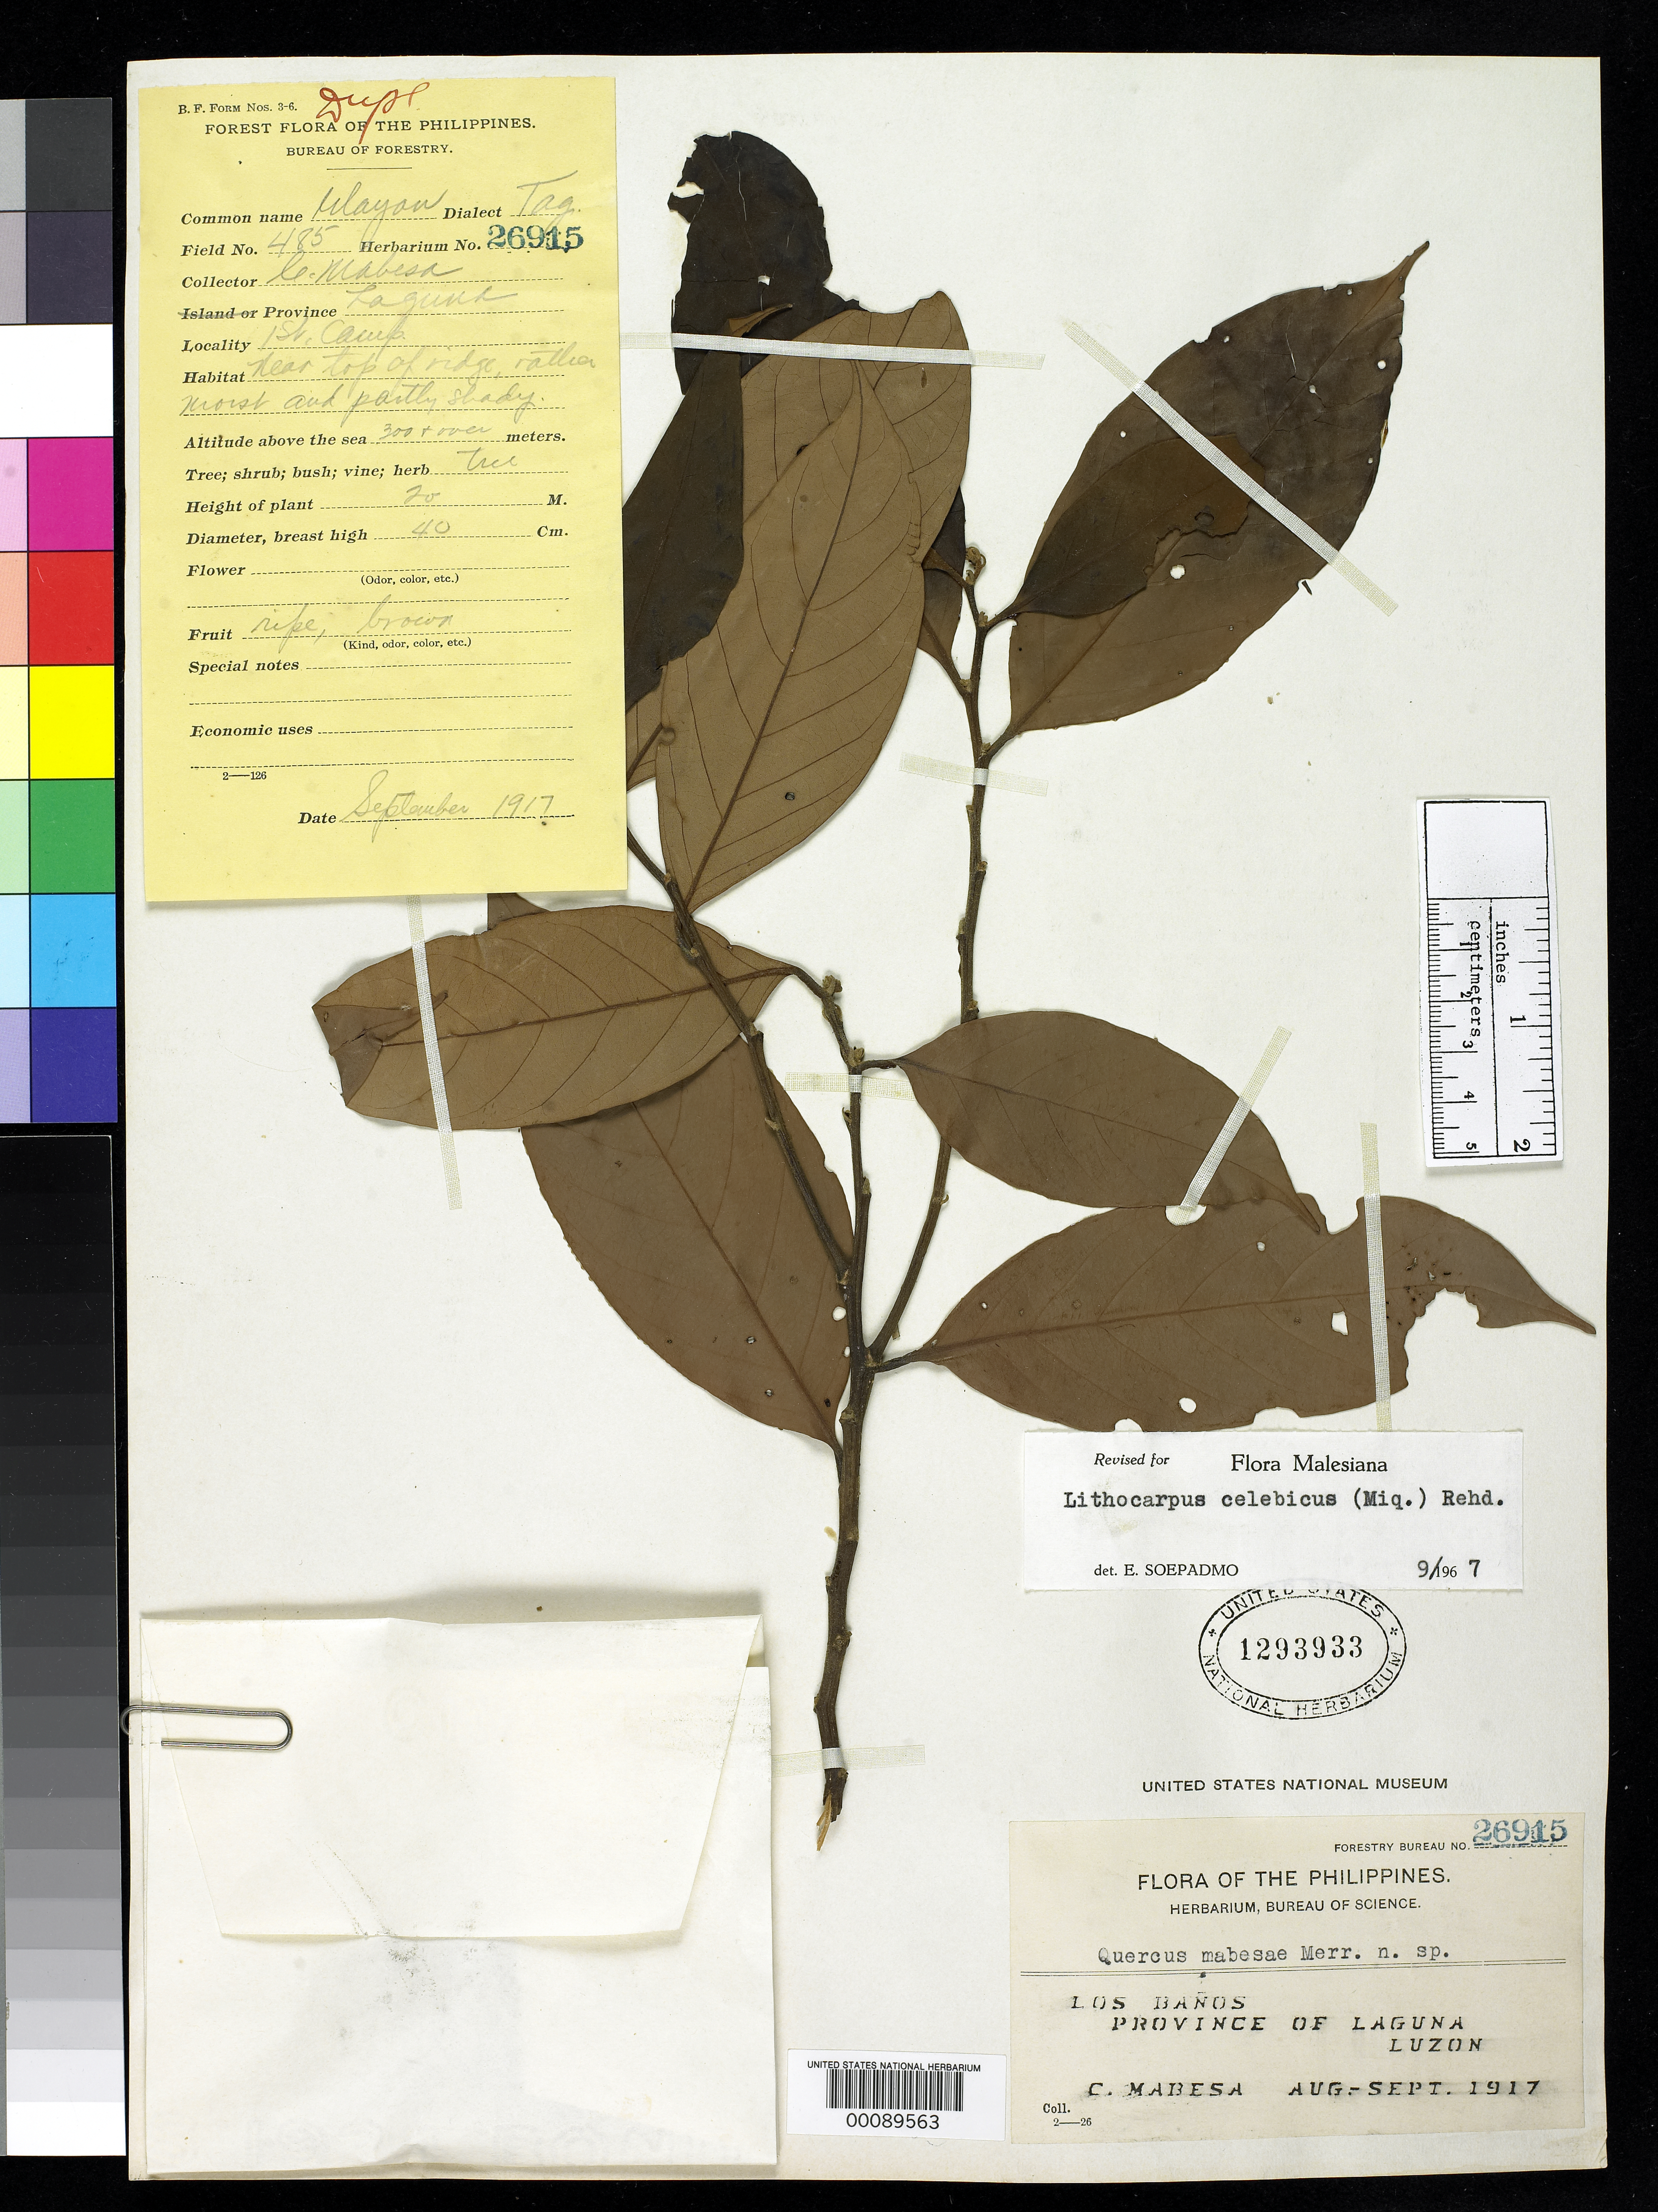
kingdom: Plantae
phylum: Tracheophyta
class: Magnoliopsida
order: Fagales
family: Fagaceae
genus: Quercus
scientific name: Quercus mabesae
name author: Merr.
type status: Isotype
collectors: C. Mabesa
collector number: For. Bur. 26915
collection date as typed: Aug 1917 to -- Sep 1917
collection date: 1917-08/1917-09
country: Philippines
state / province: Calabarzon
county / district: Laguna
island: Luzon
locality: Los Banos.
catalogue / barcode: US 1293933